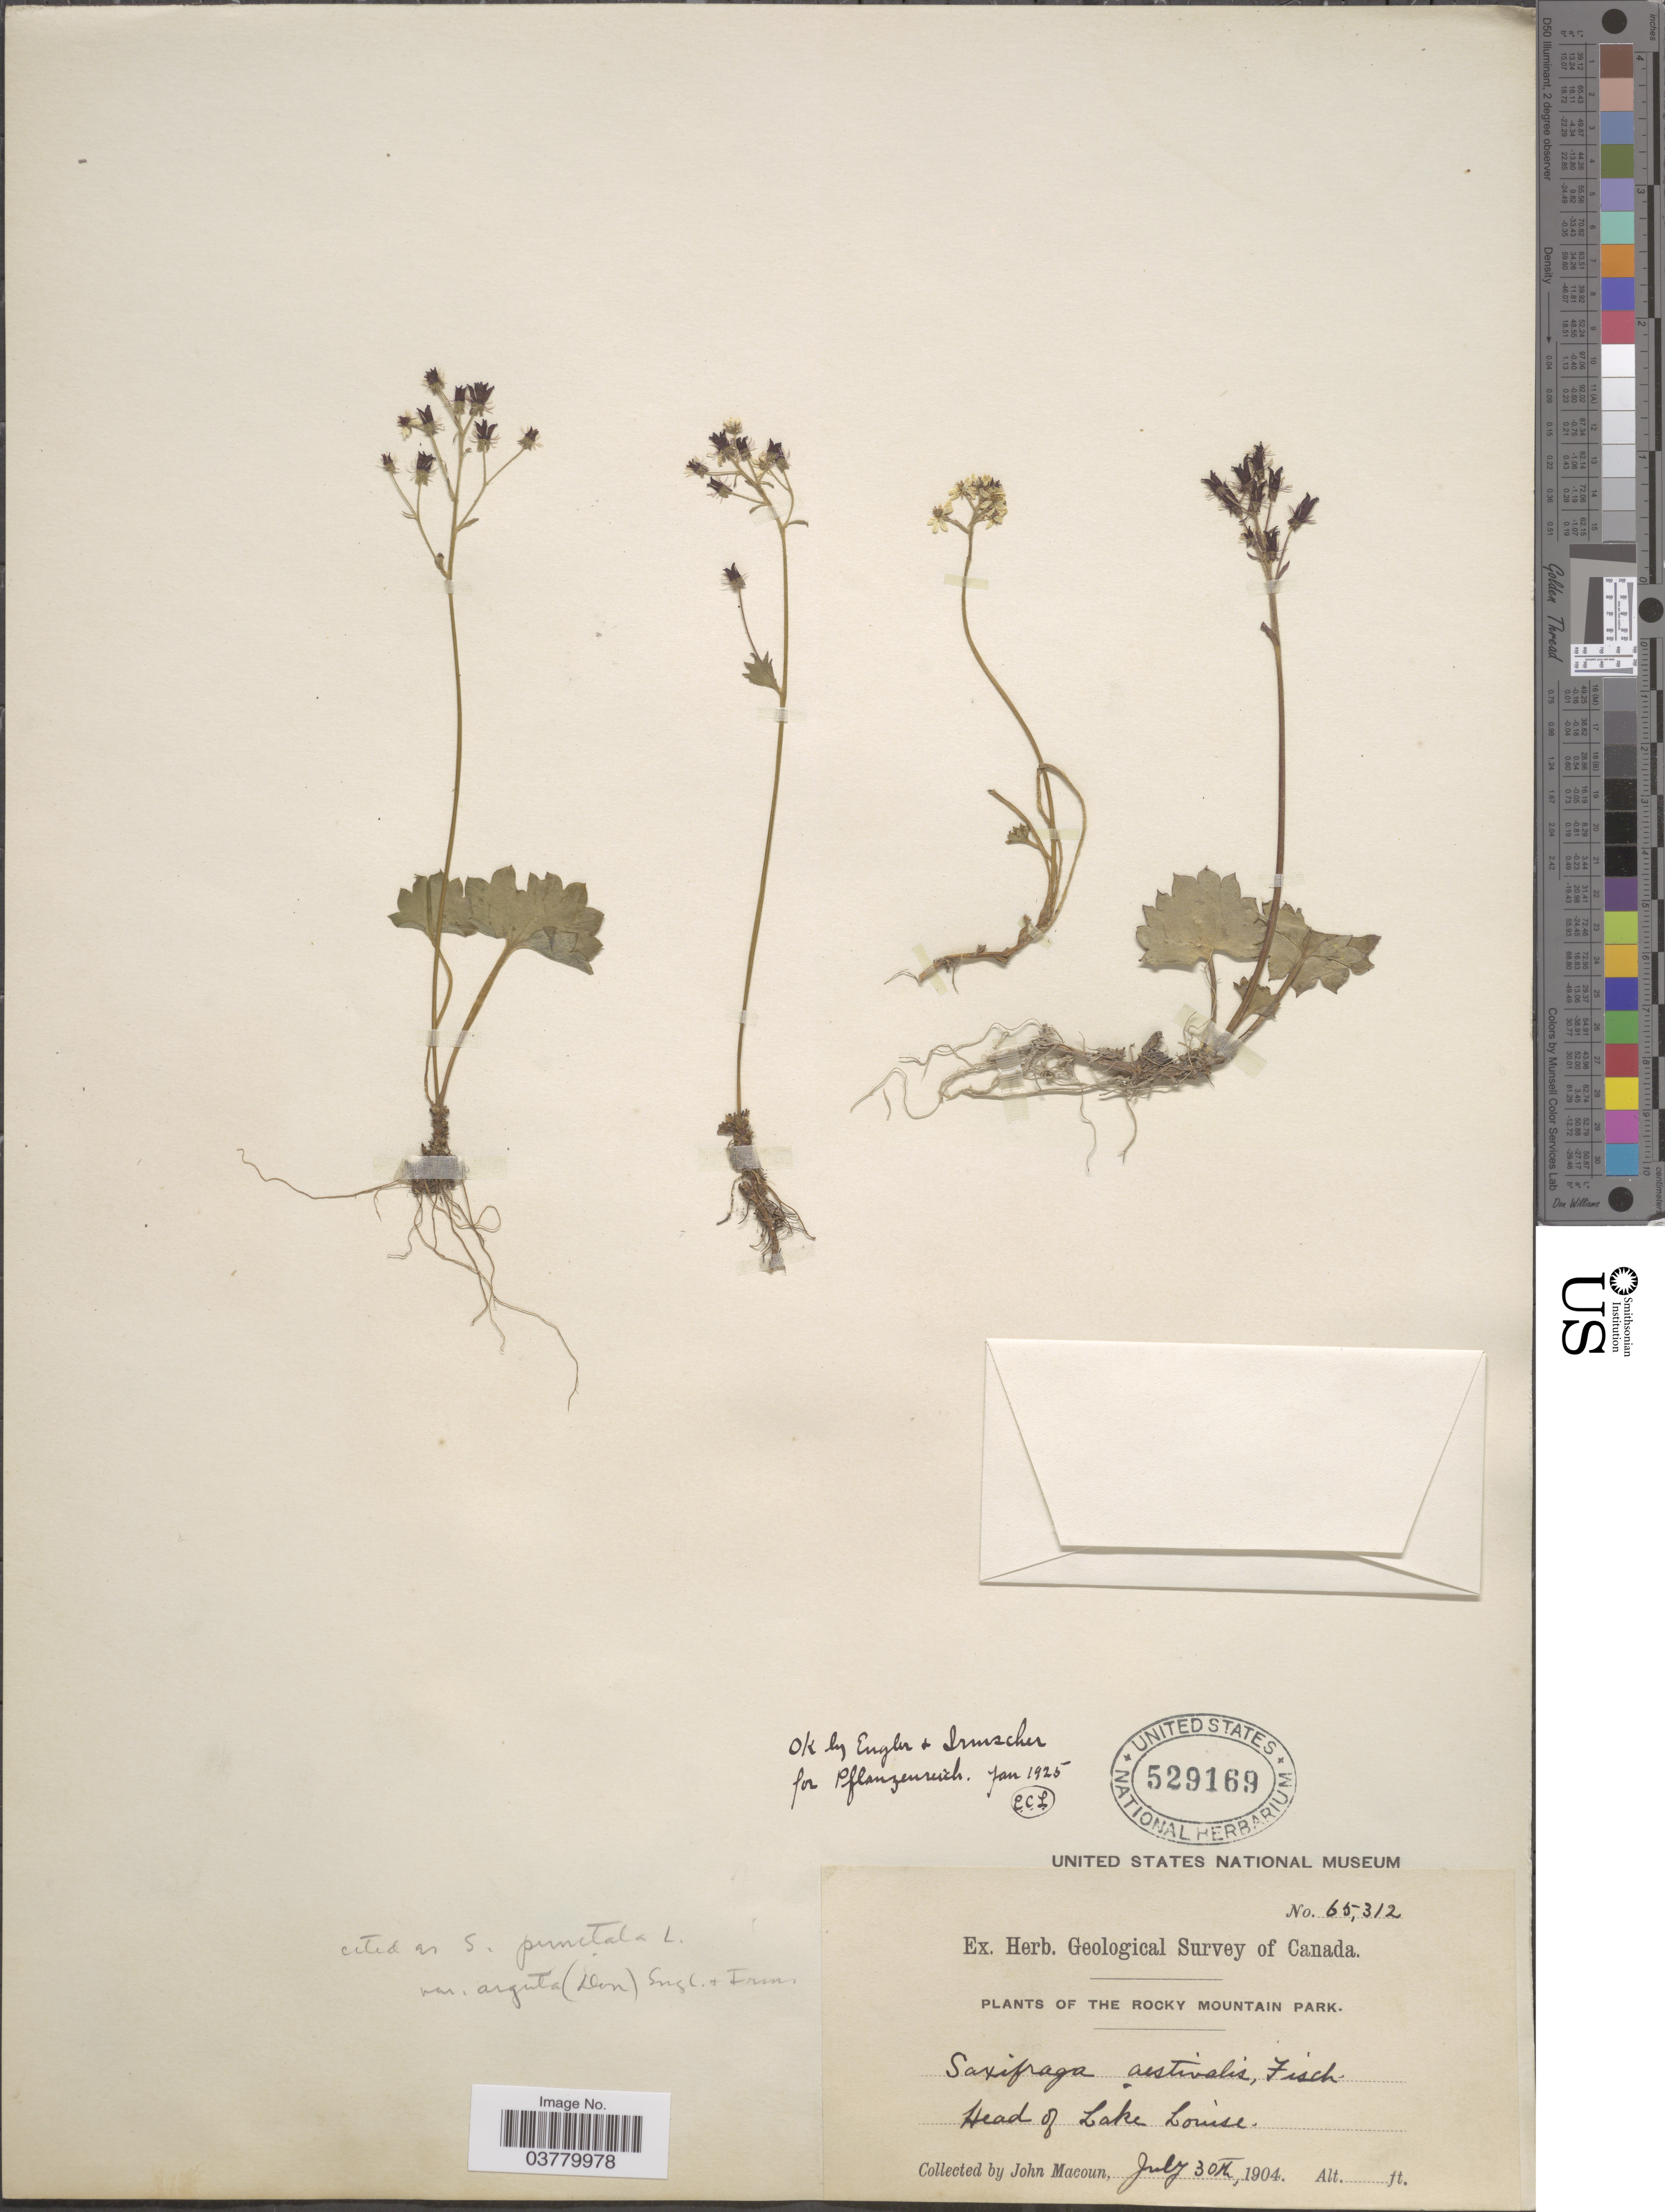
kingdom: Plantae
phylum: Tracheophyta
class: Magnoliopsida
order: Saxifragales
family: Saxifragaceae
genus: Micranthes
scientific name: Micranthes nelsoniana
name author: (D. Don) Small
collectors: J. Macoun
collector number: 65312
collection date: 1904-07-30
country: Canada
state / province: Alberta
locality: The Rocky Mountain Park. Head of Lake Louise.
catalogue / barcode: US 529169